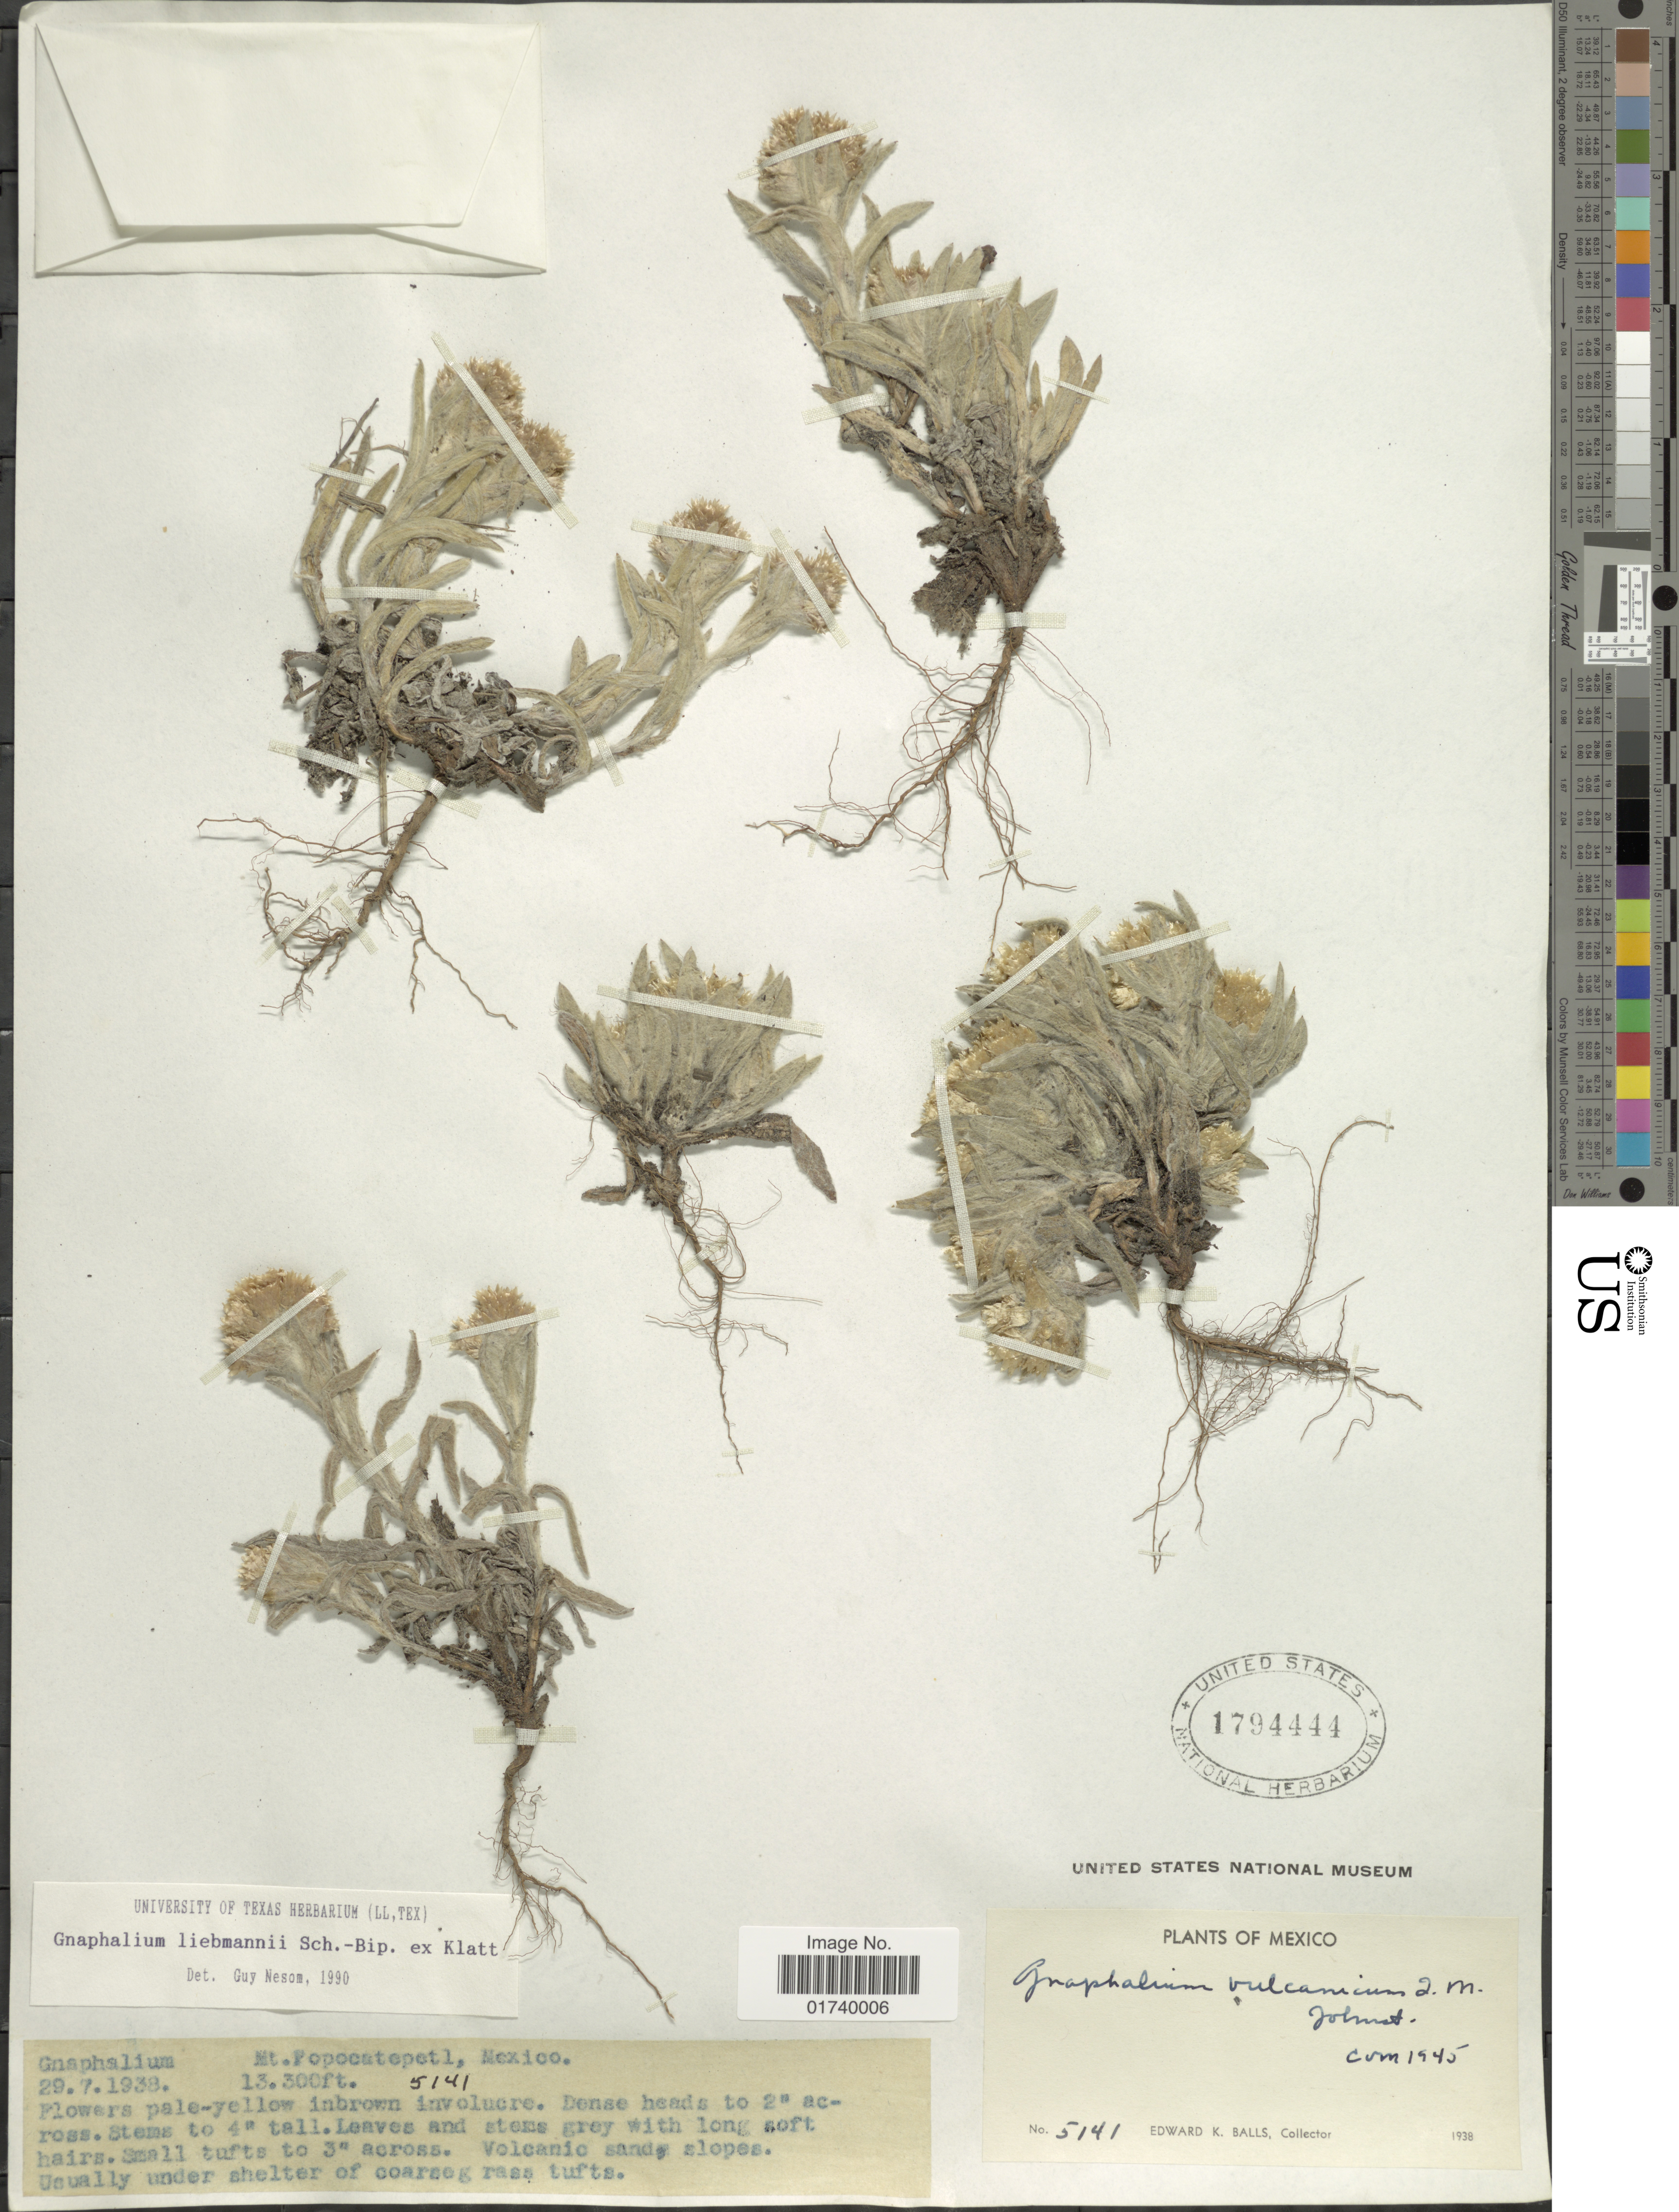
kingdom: Plantae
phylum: Tracheophyta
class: Magnoliopsida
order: Asterales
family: Asteraceae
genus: Pseudognaphalium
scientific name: Pseudognaphalium liebmannii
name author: (Sch. Bip. ex Klatt) Anderb.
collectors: E. K. Balls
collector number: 5141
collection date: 1938-07-29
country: Mexico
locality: Mt. Popocatepetl.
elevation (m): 4054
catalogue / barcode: US 1794444